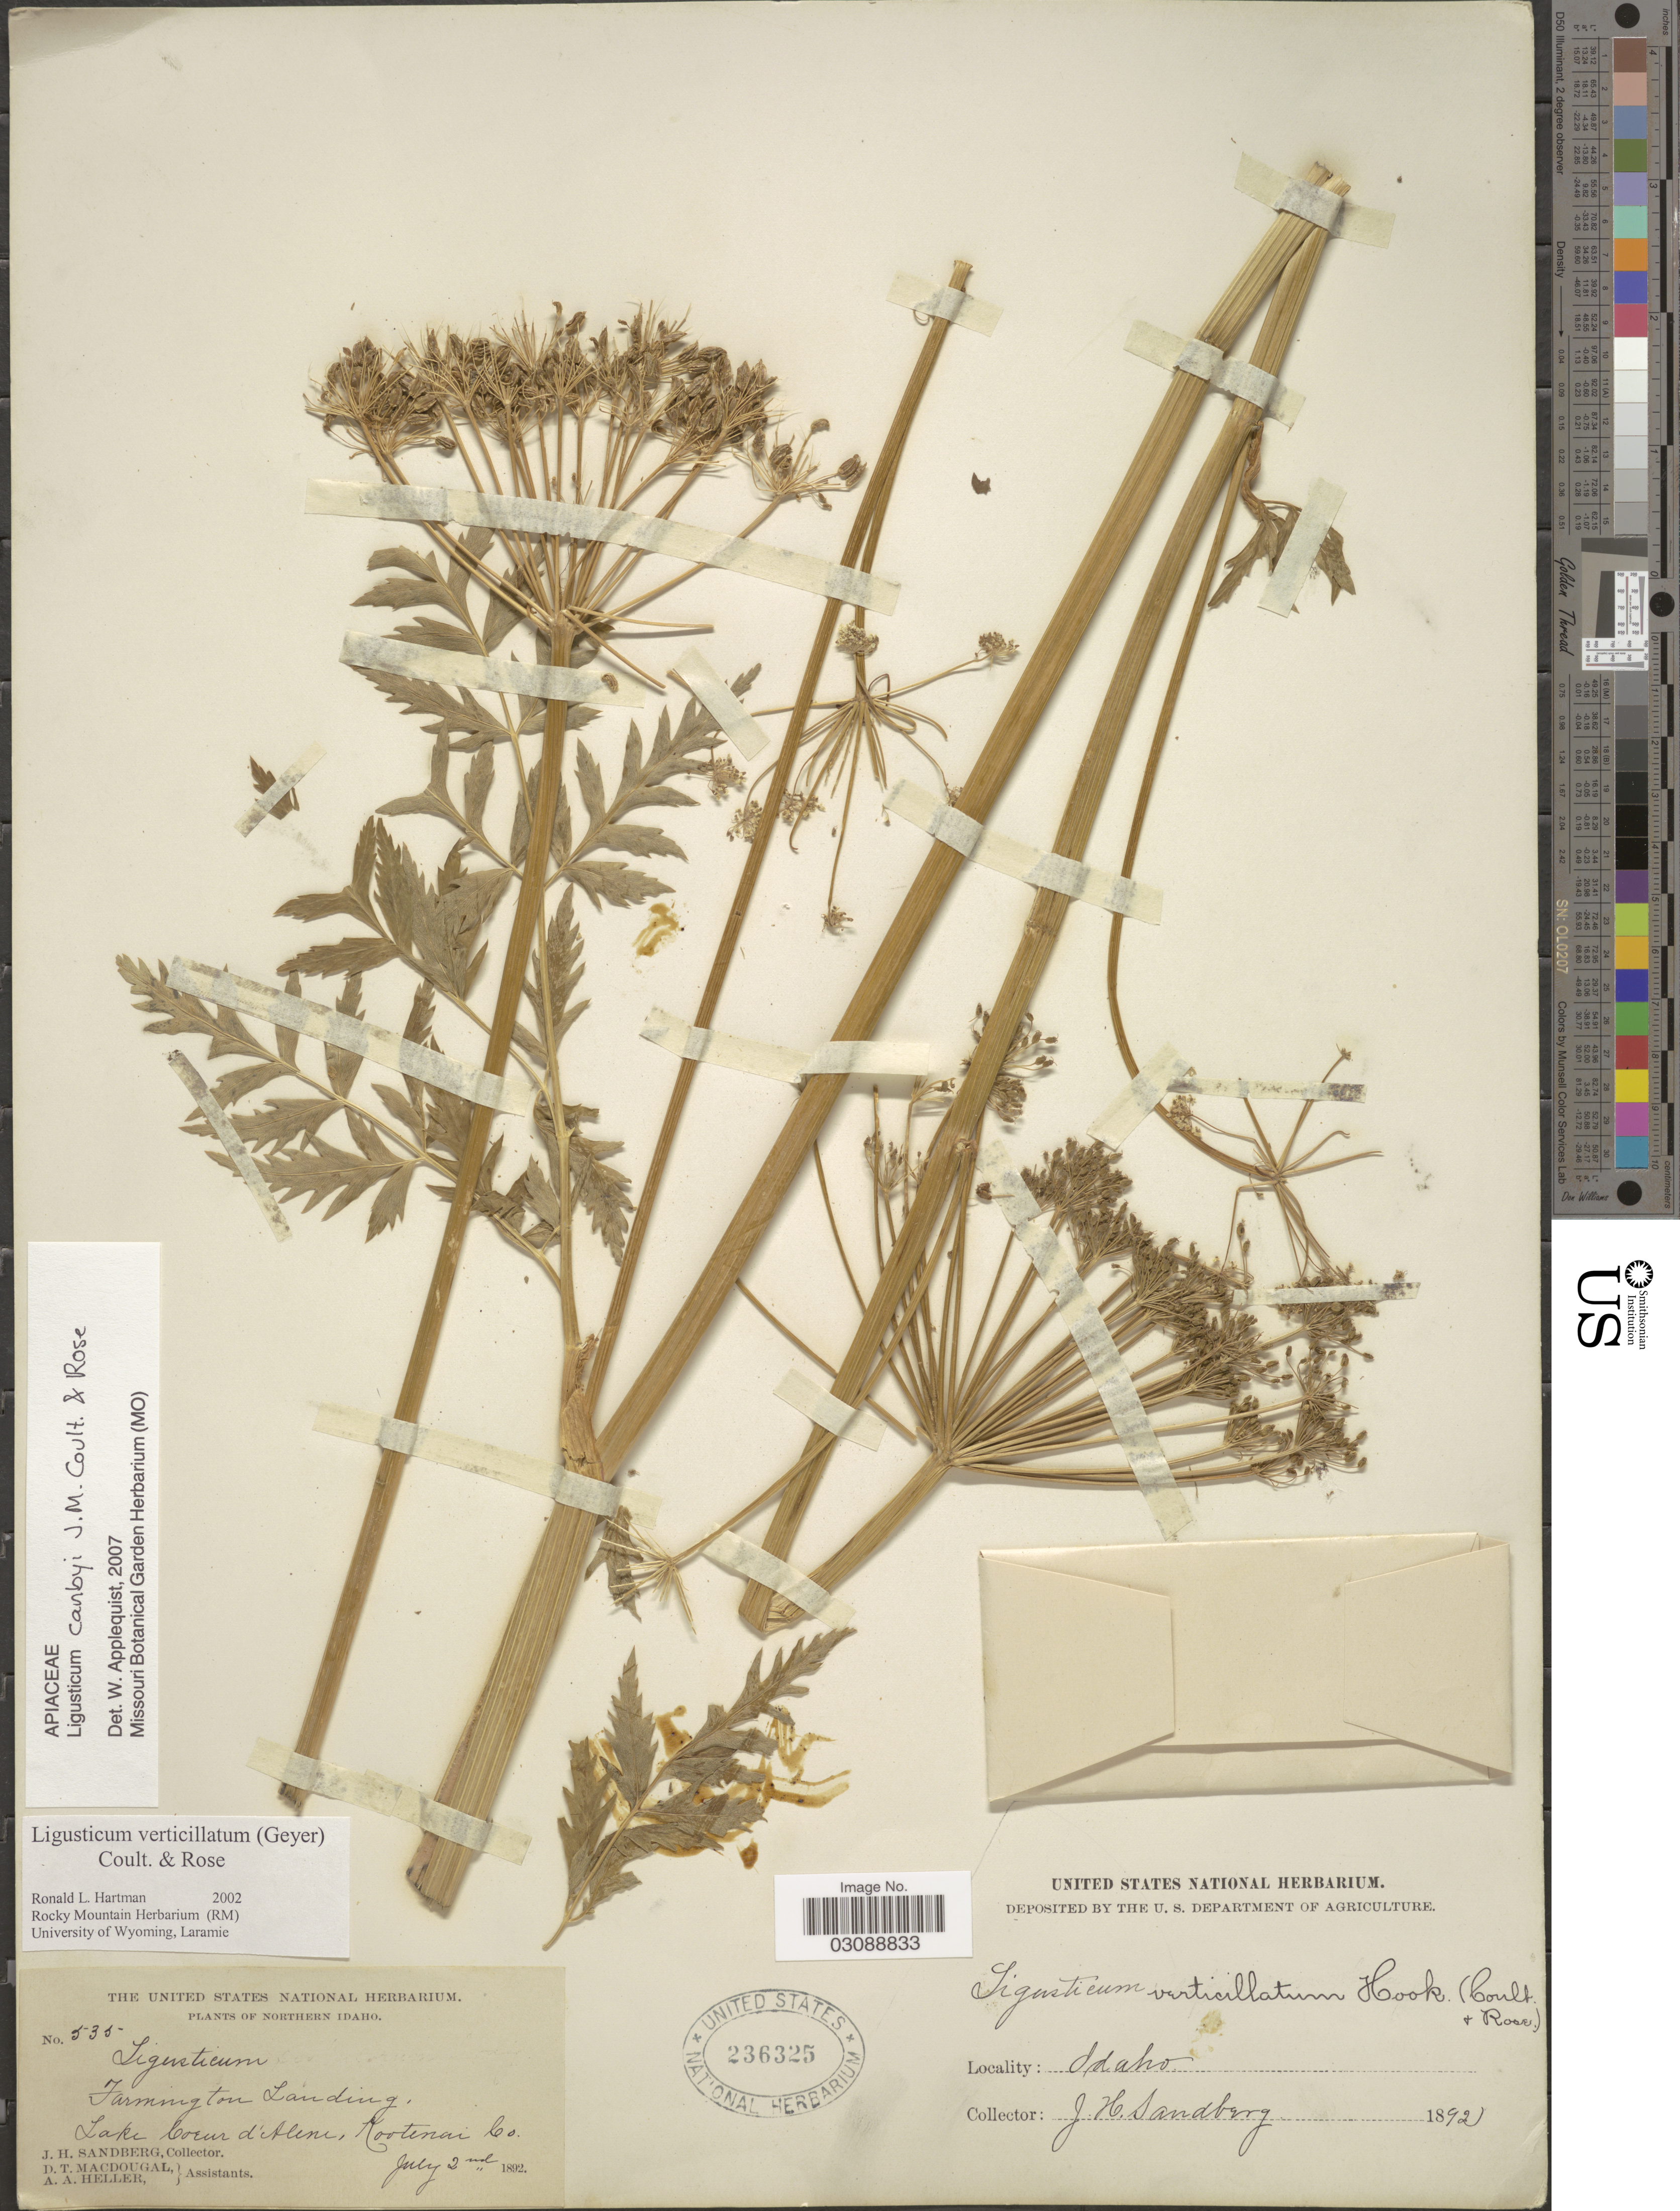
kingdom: Plantae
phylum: Tracheophyta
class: Magnoliopsida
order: Apiales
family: Apiaceae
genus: Ligusticum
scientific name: Ligusticum canbyi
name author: J.M. Coult. & Rose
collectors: J. H. Sandberg, D. T. MacDougal & A. A. Heller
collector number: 535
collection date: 1892-07-02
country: United States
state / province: Idaho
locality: Northern Idaho. Farmington Landing. Lake Coeur d'Alene, Kootenai Co.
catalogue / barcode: US 236325